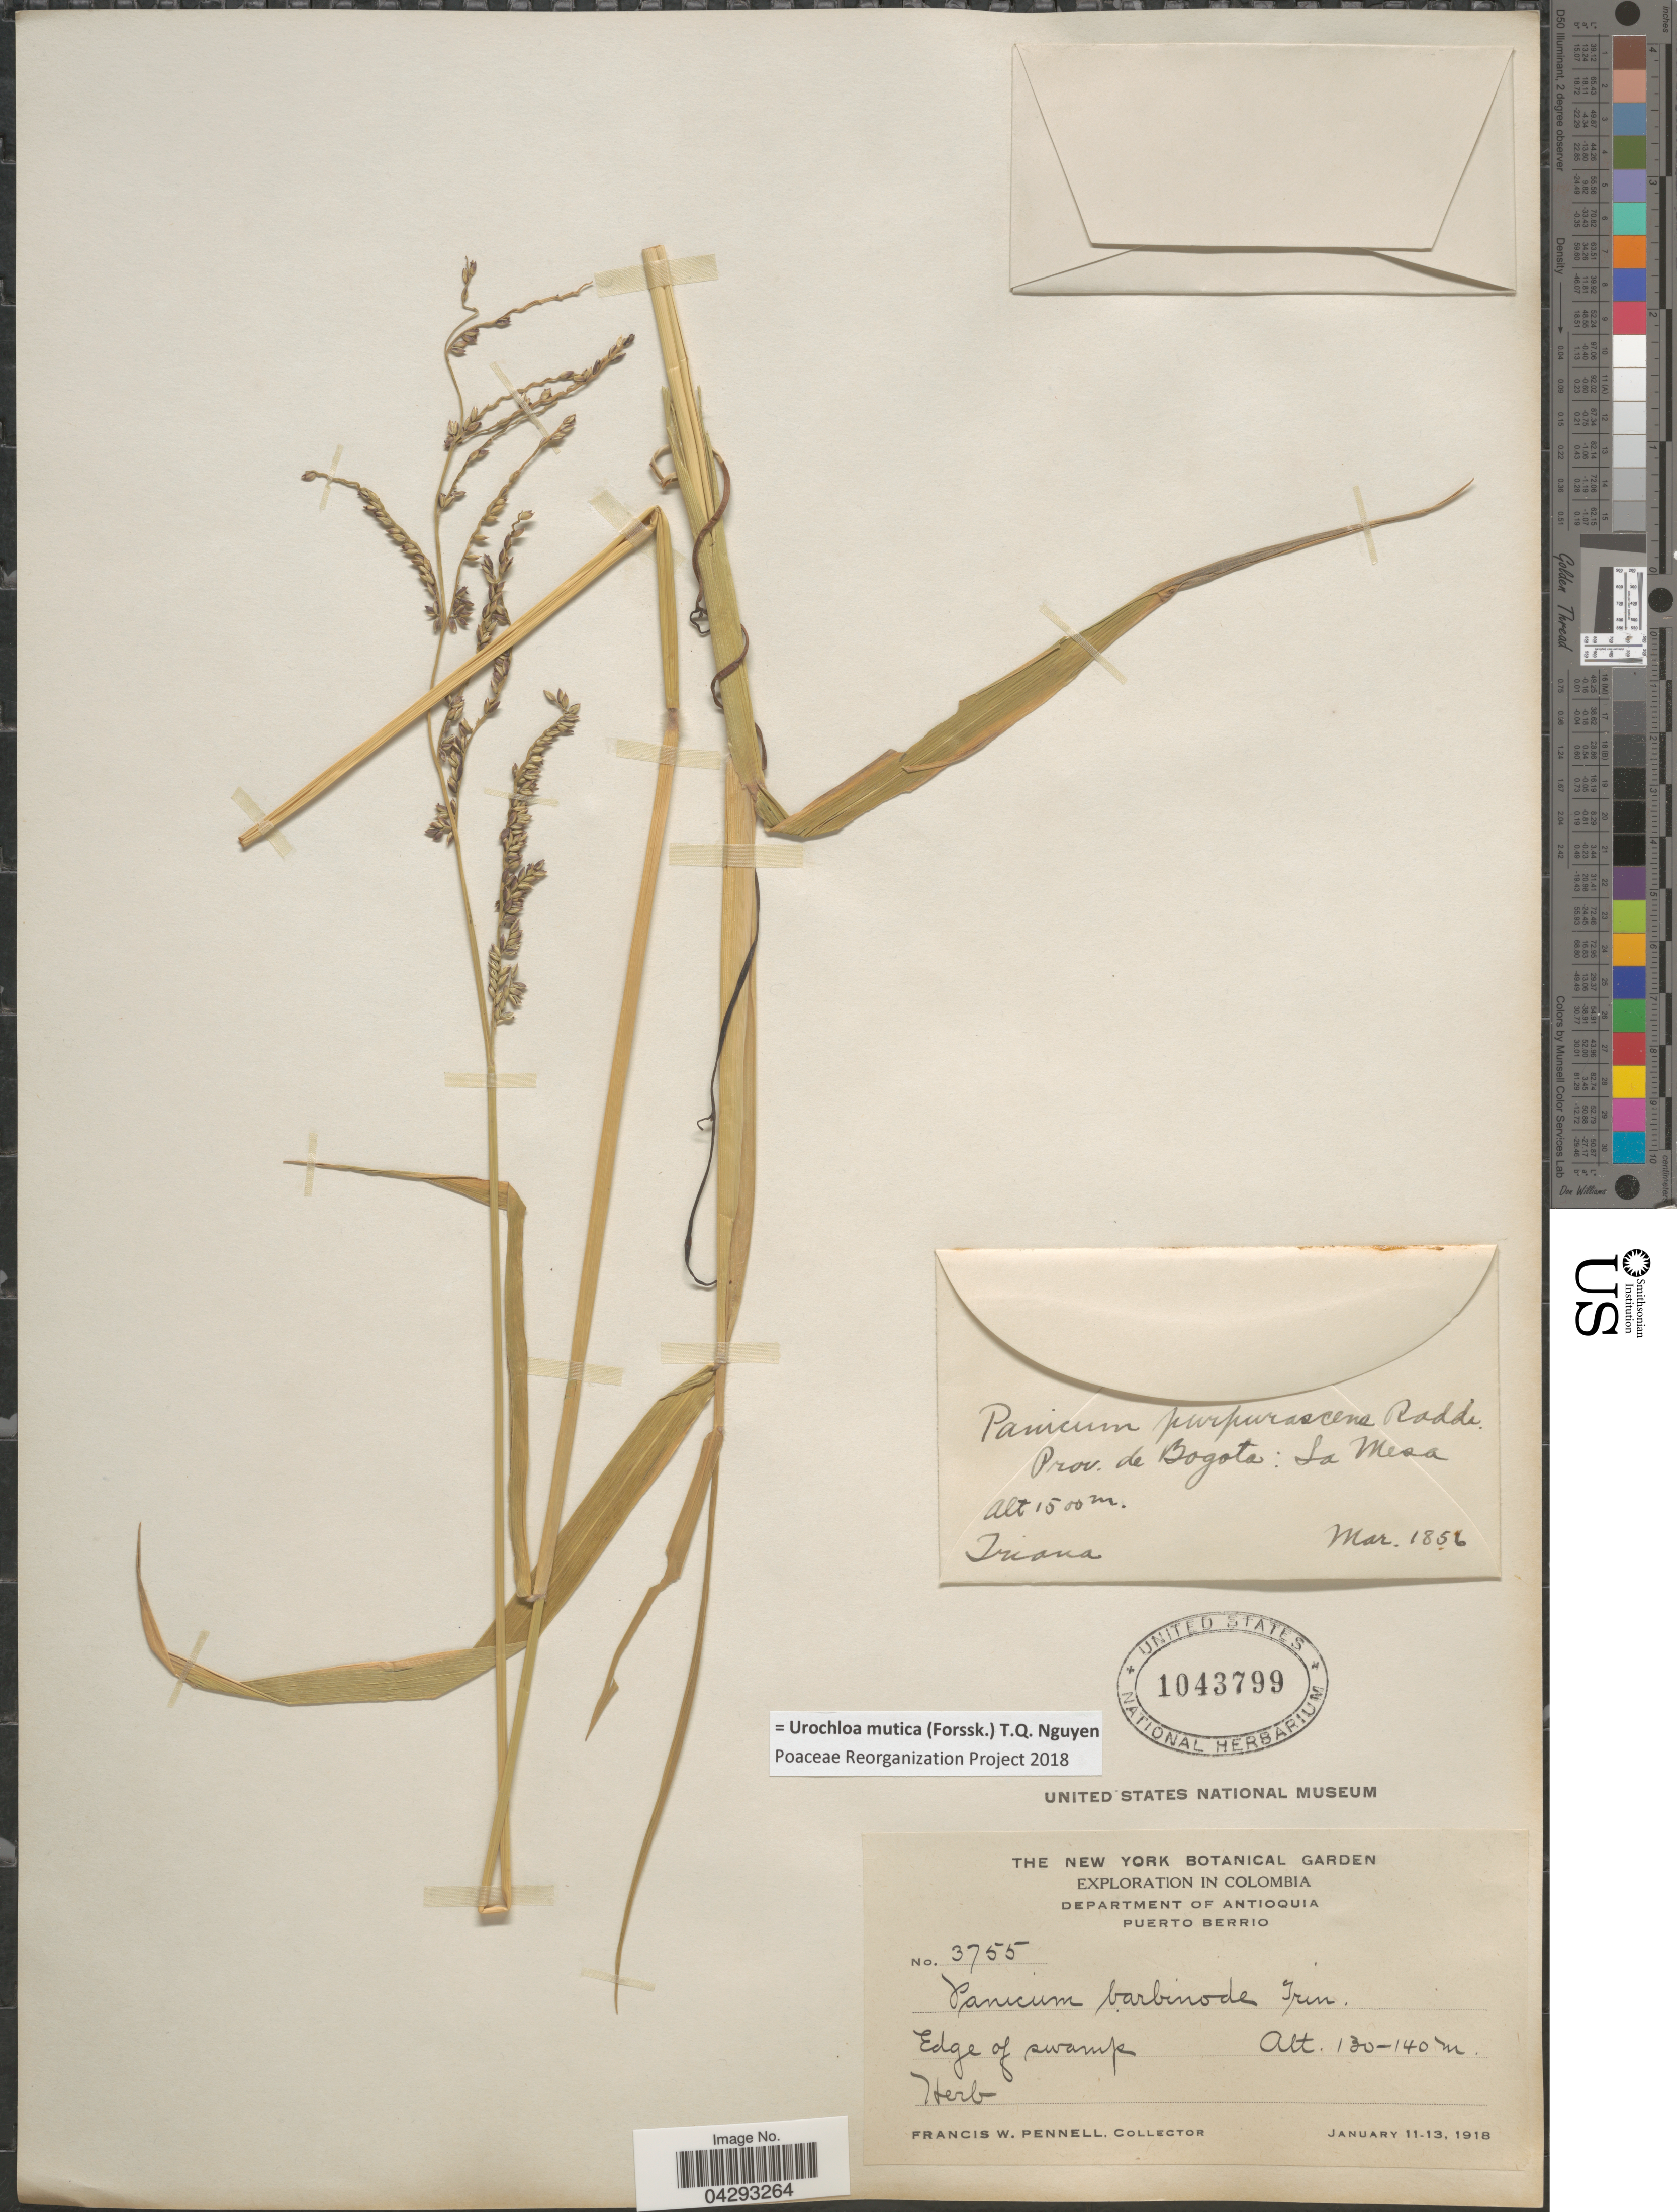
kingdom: Plantae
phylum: Tracheophyta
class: Liliopsida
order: Poales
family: Poaceae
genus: Urochloa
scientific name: Urochloa mutica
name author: (Forssk.) T.Q. Nguyen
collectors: F. W. Pennell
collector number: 3755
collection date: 1918-01-11/1918-01-13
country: Colombia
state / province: Antioquia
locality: Exploration In Colombia. Department Of Antioquia. Puerto Berrio. Edge of swamp.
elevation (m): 130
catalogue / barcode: US 1043799